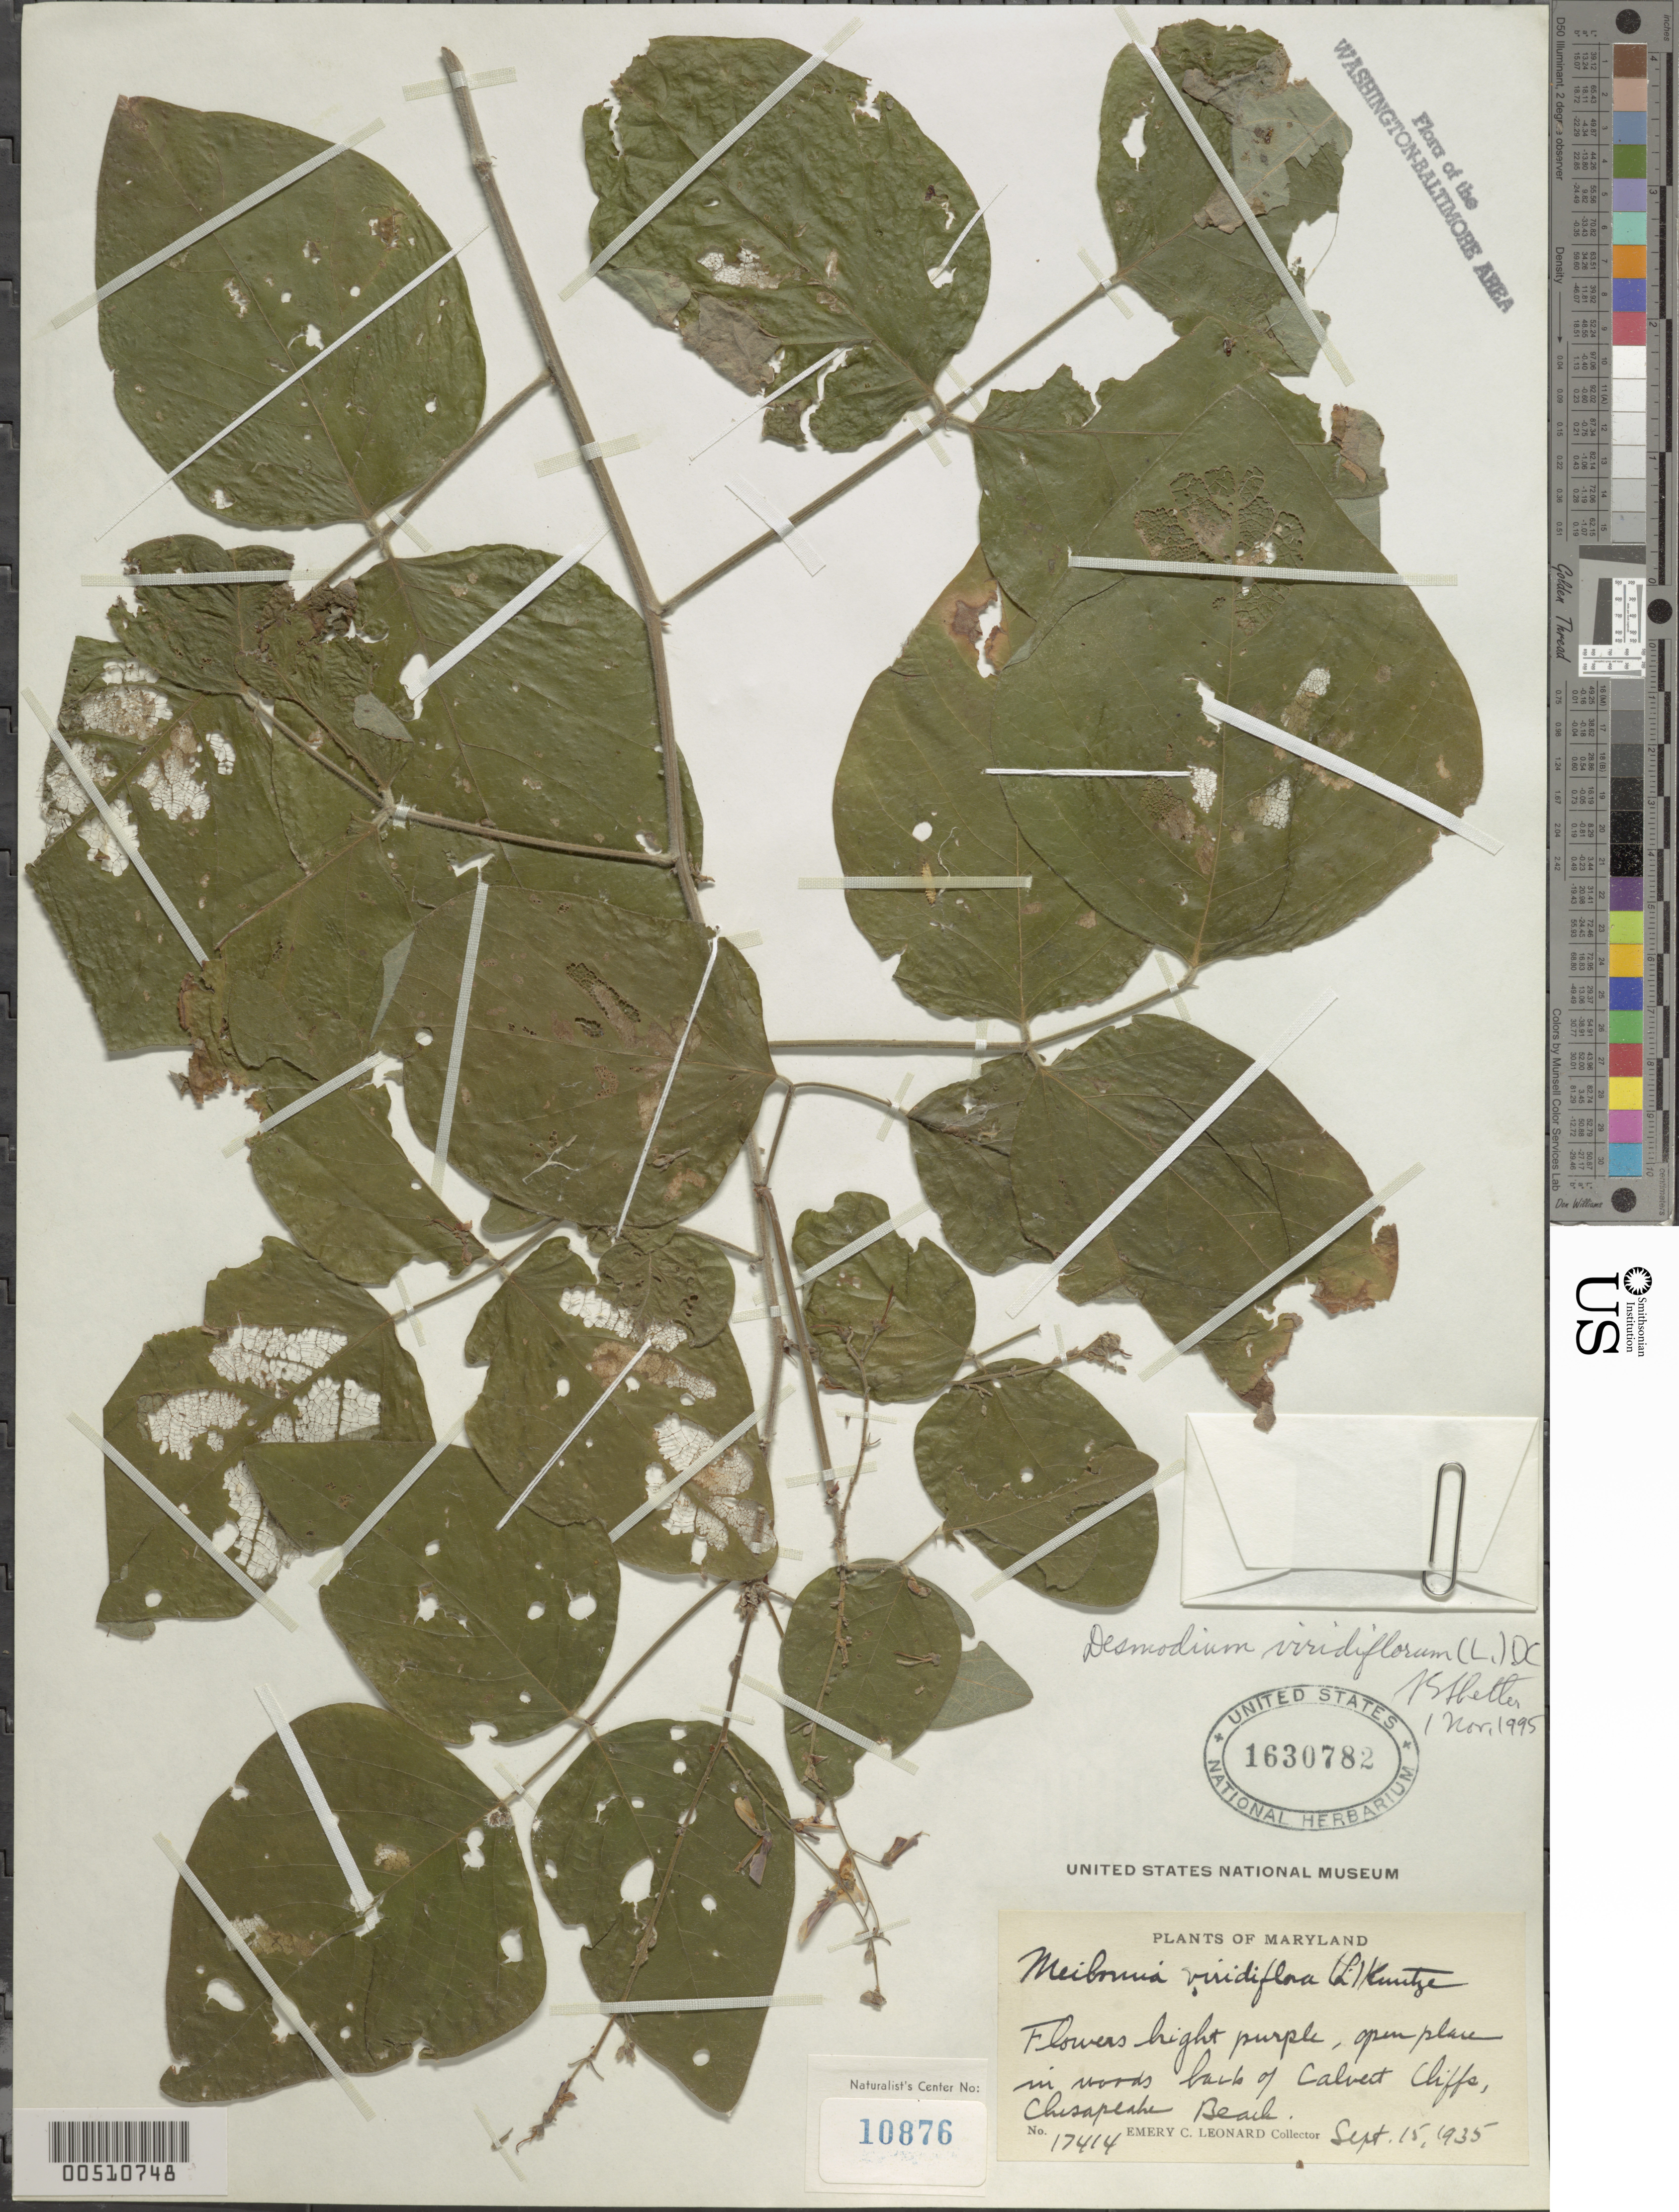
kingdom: Plantae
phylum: Tracheophyta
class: Magnoliopsida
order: Fabales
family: Fabaceae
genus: Desmodium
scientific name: Desmodium viridiflorum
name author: (L.) DC.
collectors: E. C. Leonard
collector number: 17414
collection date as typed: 15 Sep 1935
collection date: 1935-09-15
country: United States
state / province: Maryland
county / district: Calvert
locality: Calvert Cliffs, Chesapeake Beach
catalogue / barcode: US 1630782